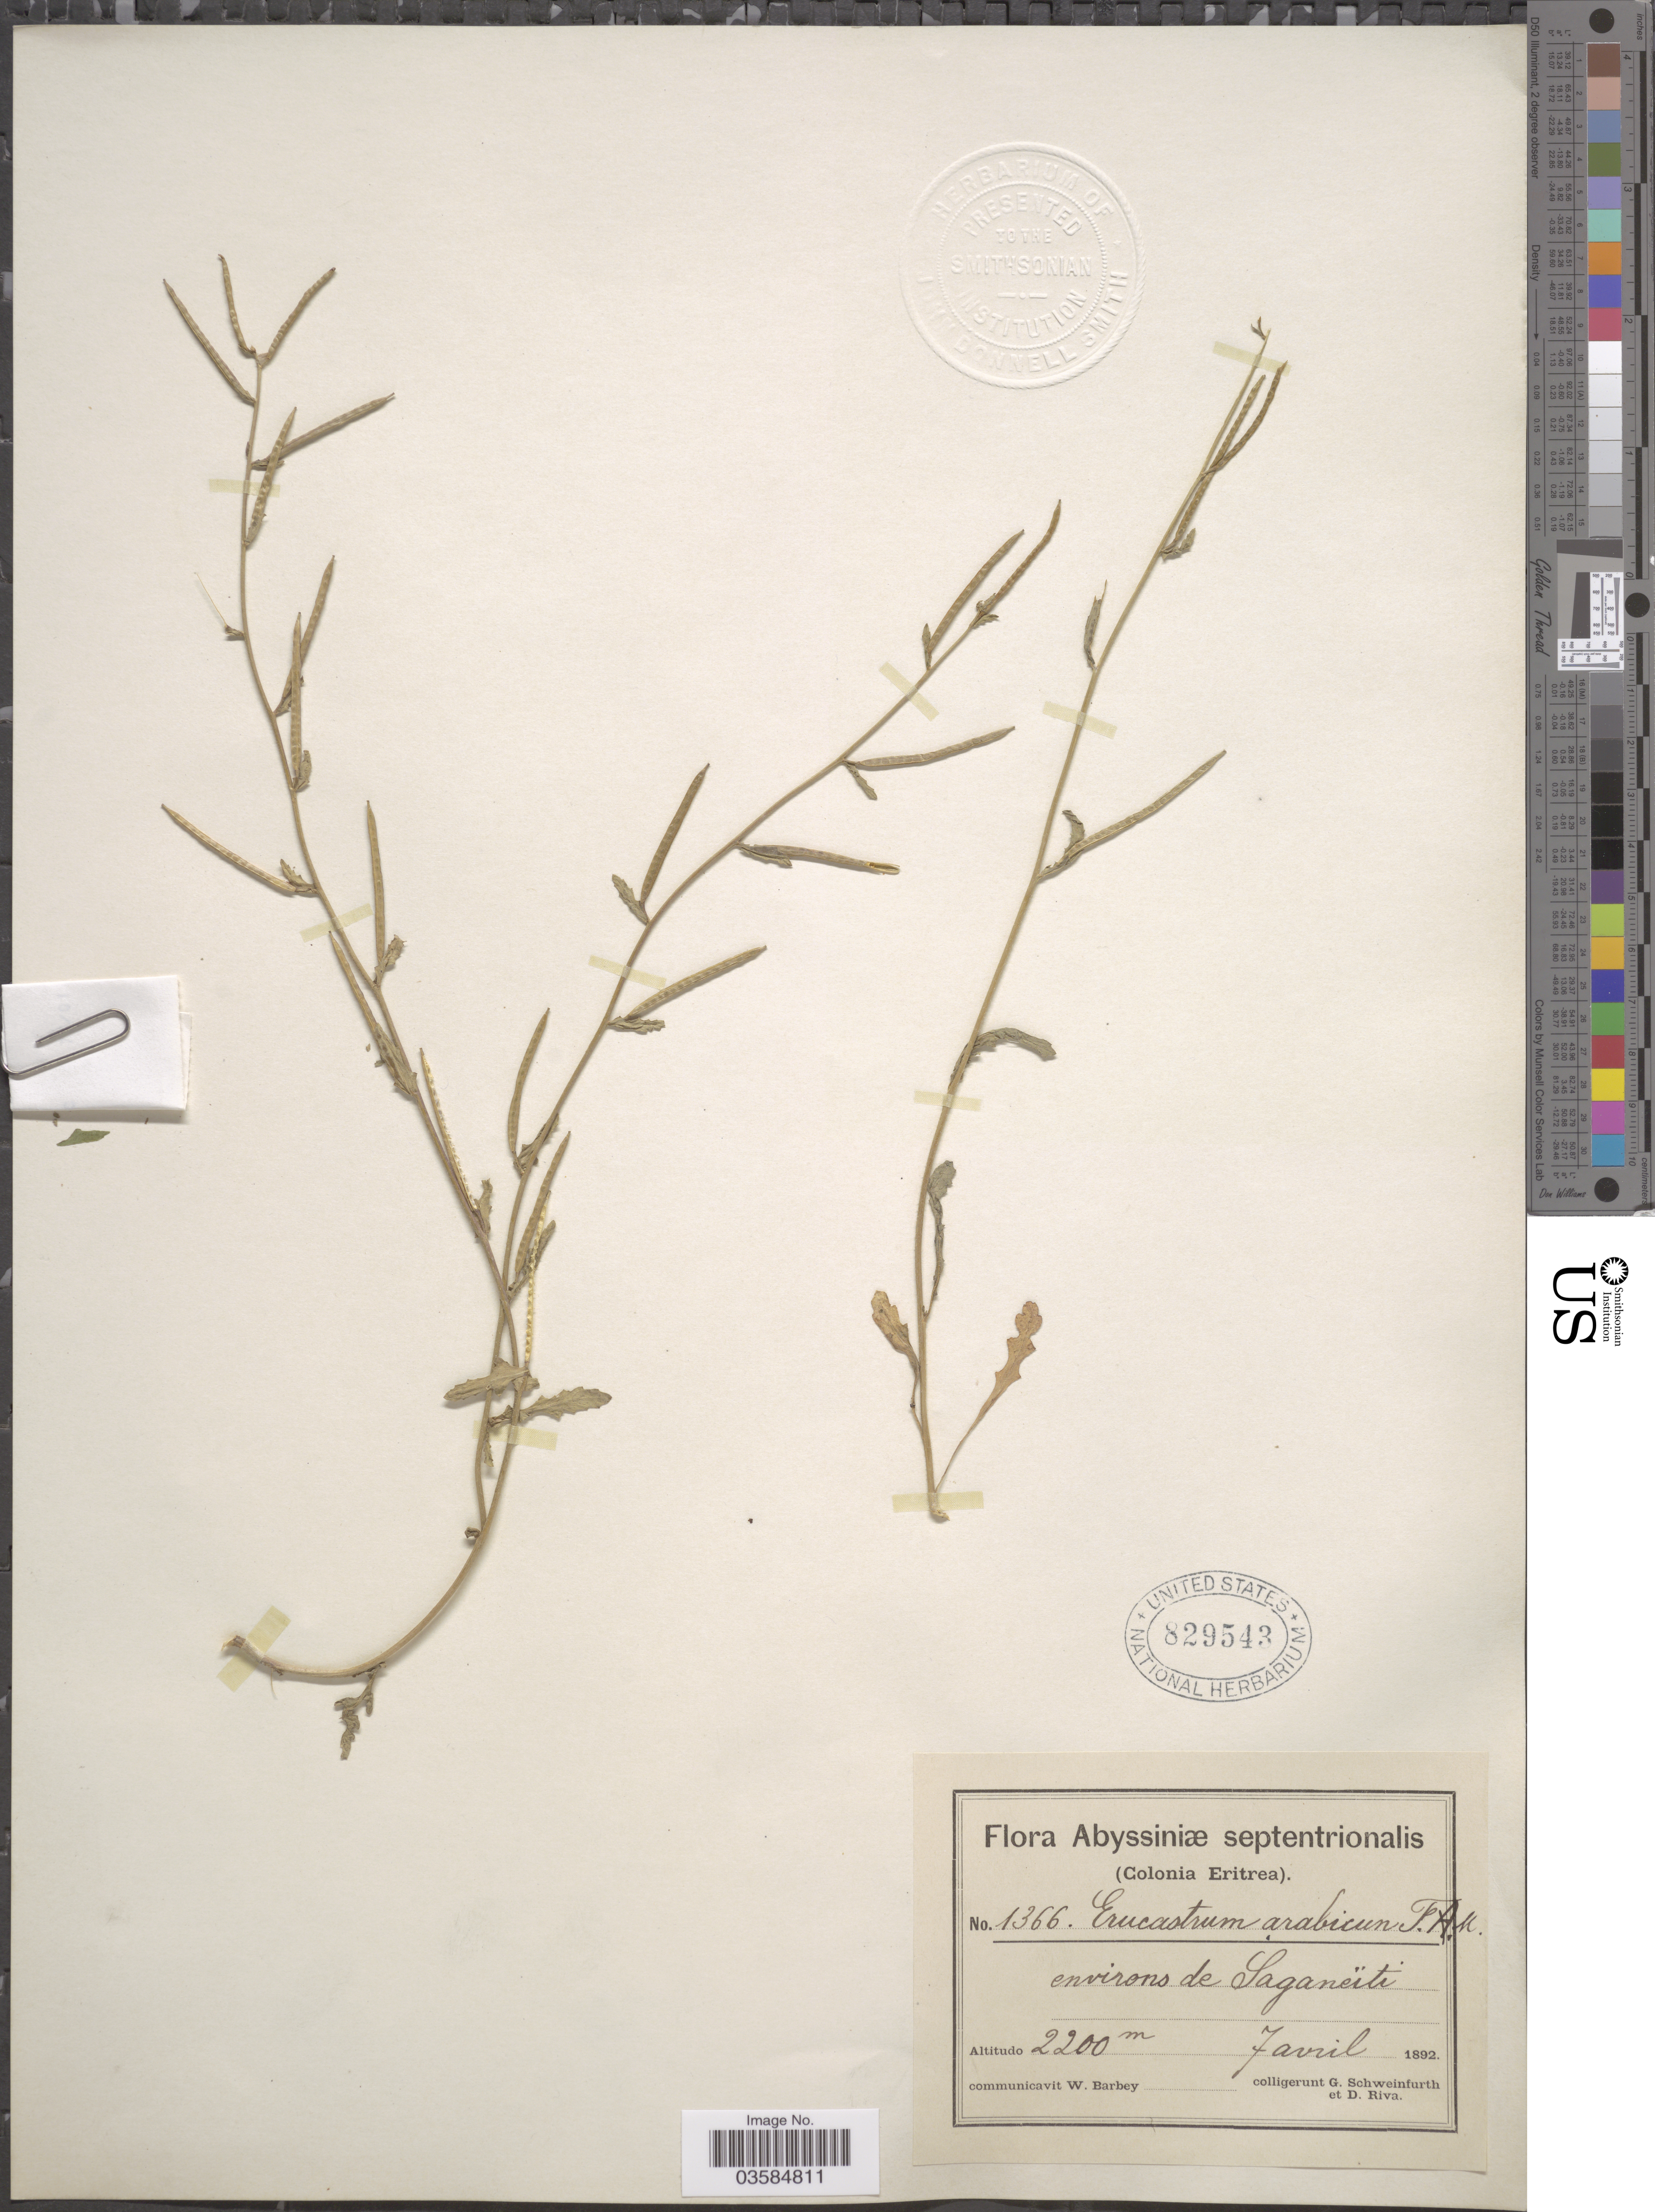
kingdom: Plantae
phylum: Tracheophyta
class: Magnoliopsida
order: Brassicales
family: Brassicaceae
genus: Erucastrum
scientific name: Erucastrum arabicum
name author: Fisch. & C.A. Mey.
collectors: G. A. Schweinfurth (herbarium) & D. Riva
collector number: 1366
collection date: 1892-04-07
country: Eritrea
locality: Abyssiniæ septentrionalis. (Colonia Eritrea). Environs de Saganeïti.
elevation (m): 2200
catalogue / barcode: US 829543